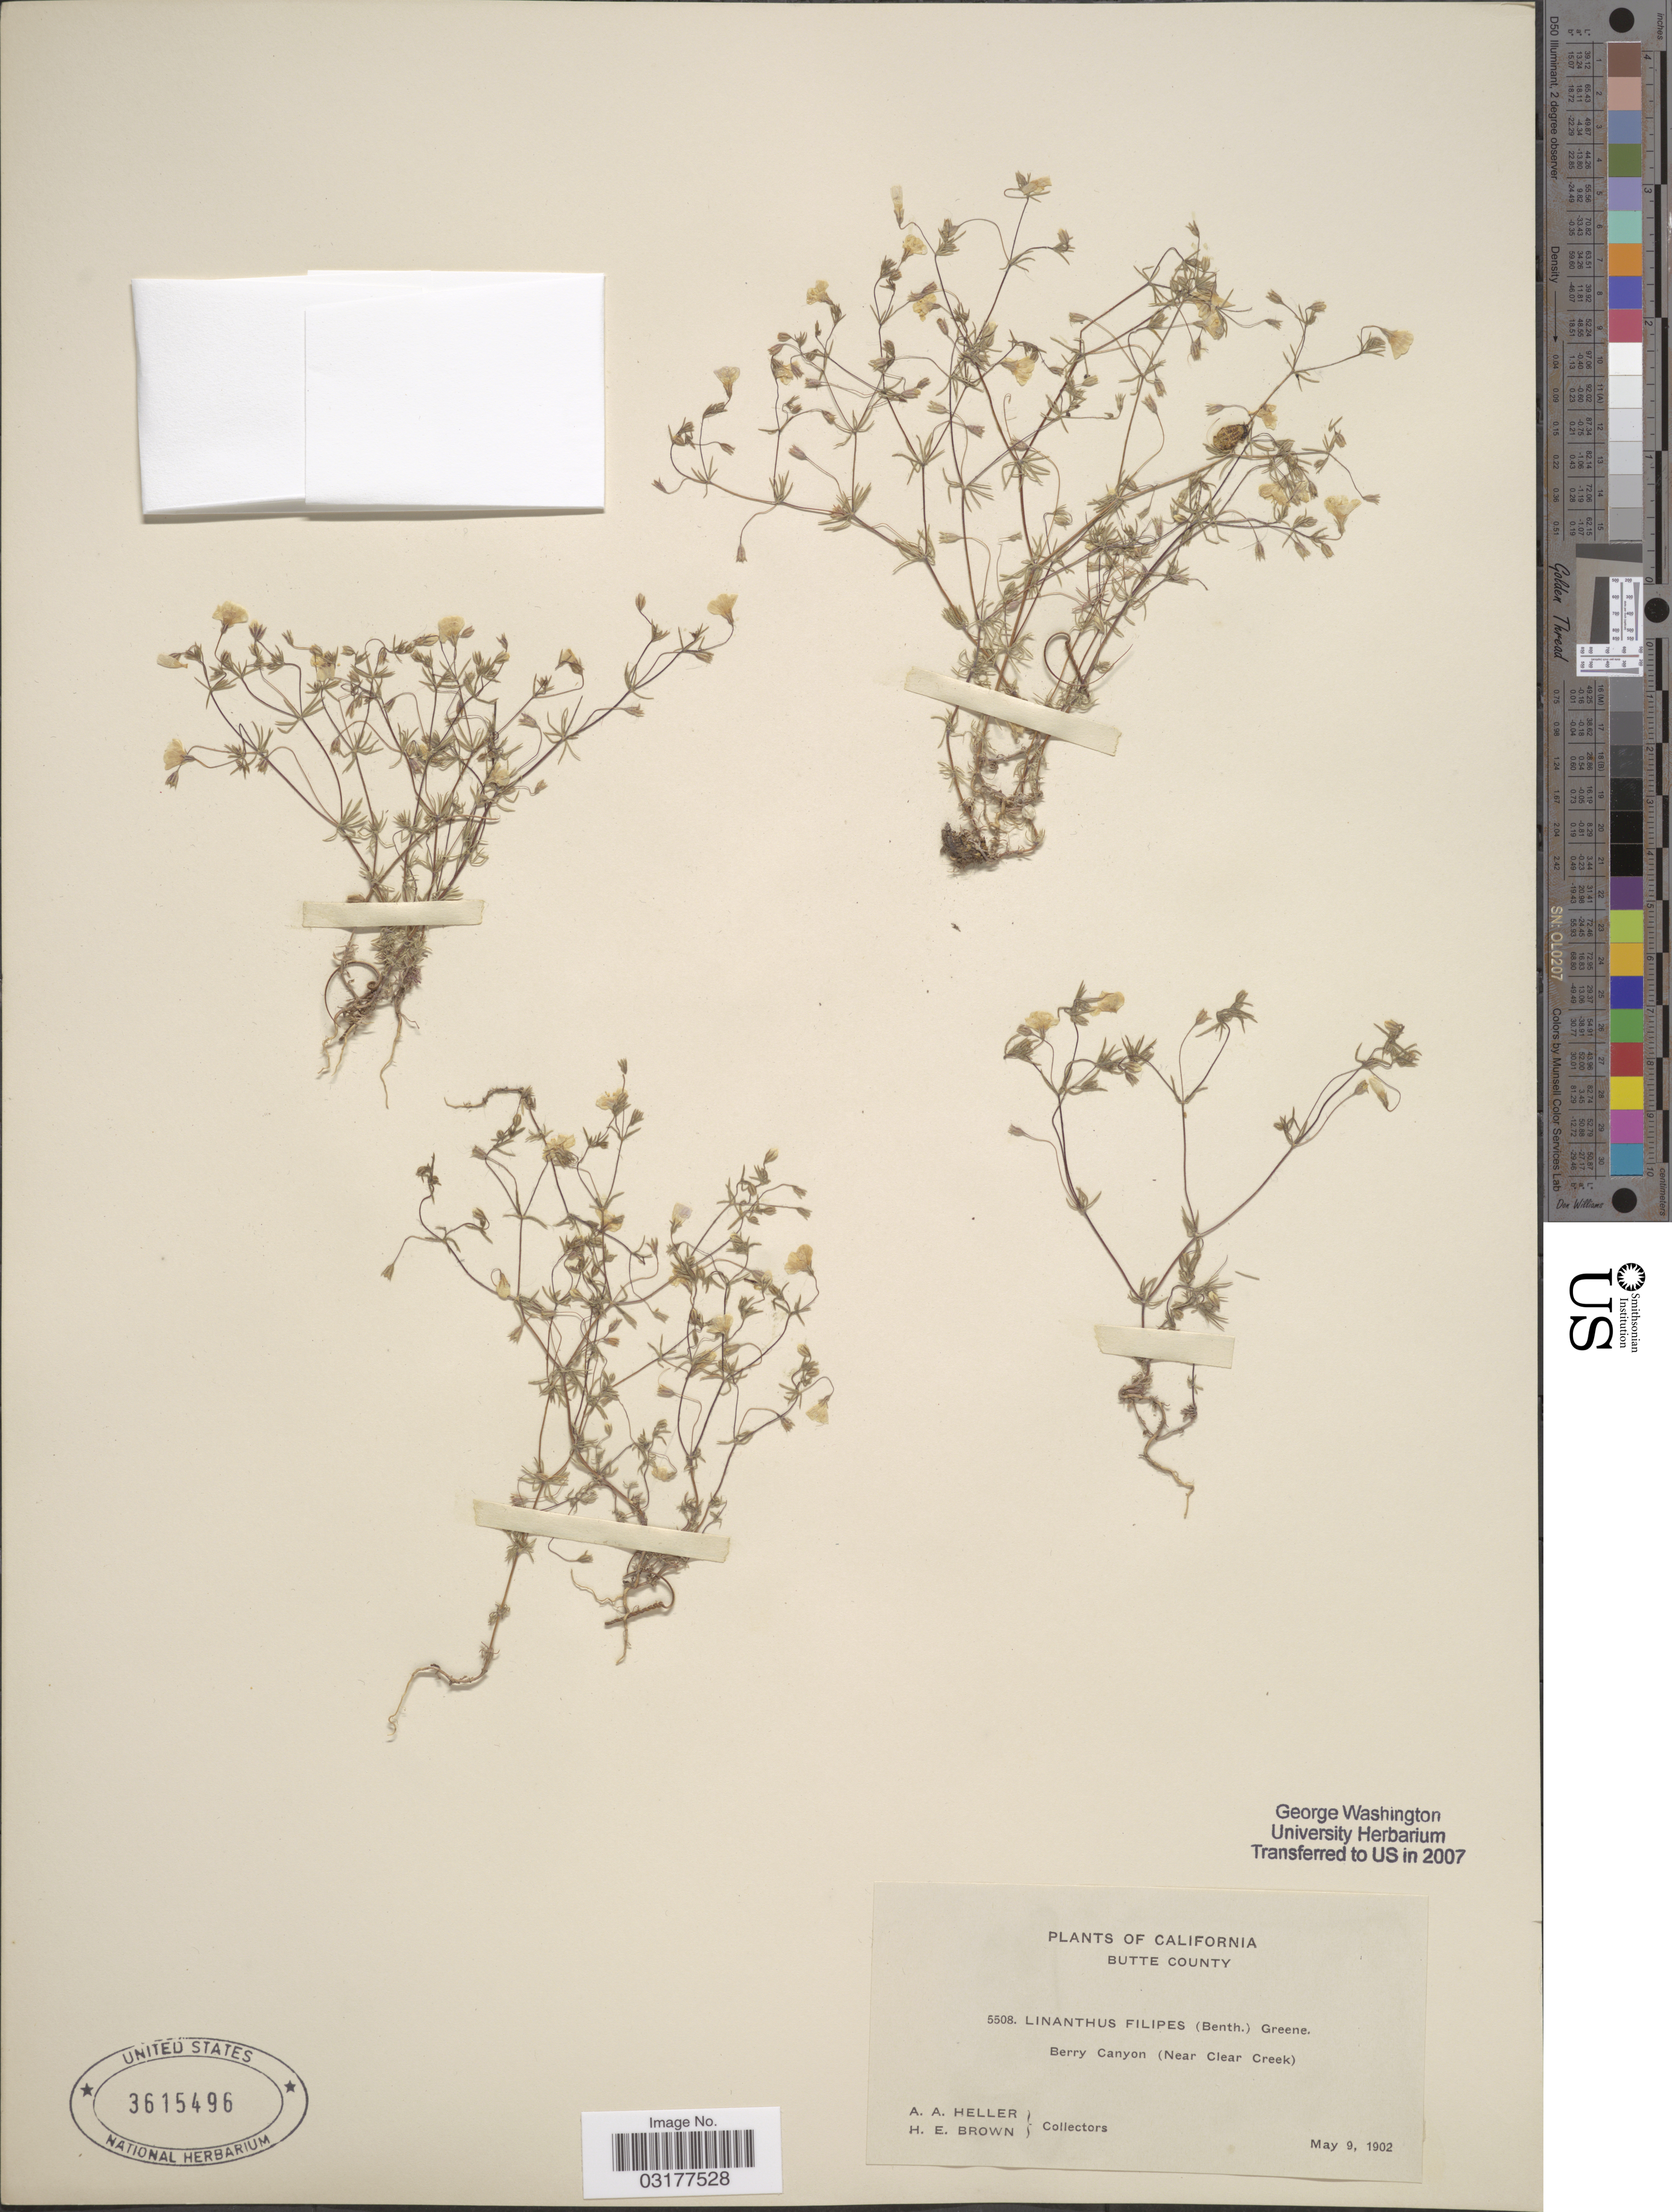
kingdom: Plantae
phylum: Tracheophyta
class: Magnoliopsida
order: Ericales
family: Polemoniaceae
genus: Leptosiphon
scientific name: Leptosiphon filipes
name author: (Benth.) J.M. Porter & L.A. Johnson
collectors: A. A. Heller & H. E. Brown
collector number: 5508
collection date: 1902-05-09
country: United States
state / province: California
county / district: Butte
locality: Butte County. Berry Canyon (Near Clear Creek).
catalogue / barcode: US 3615496